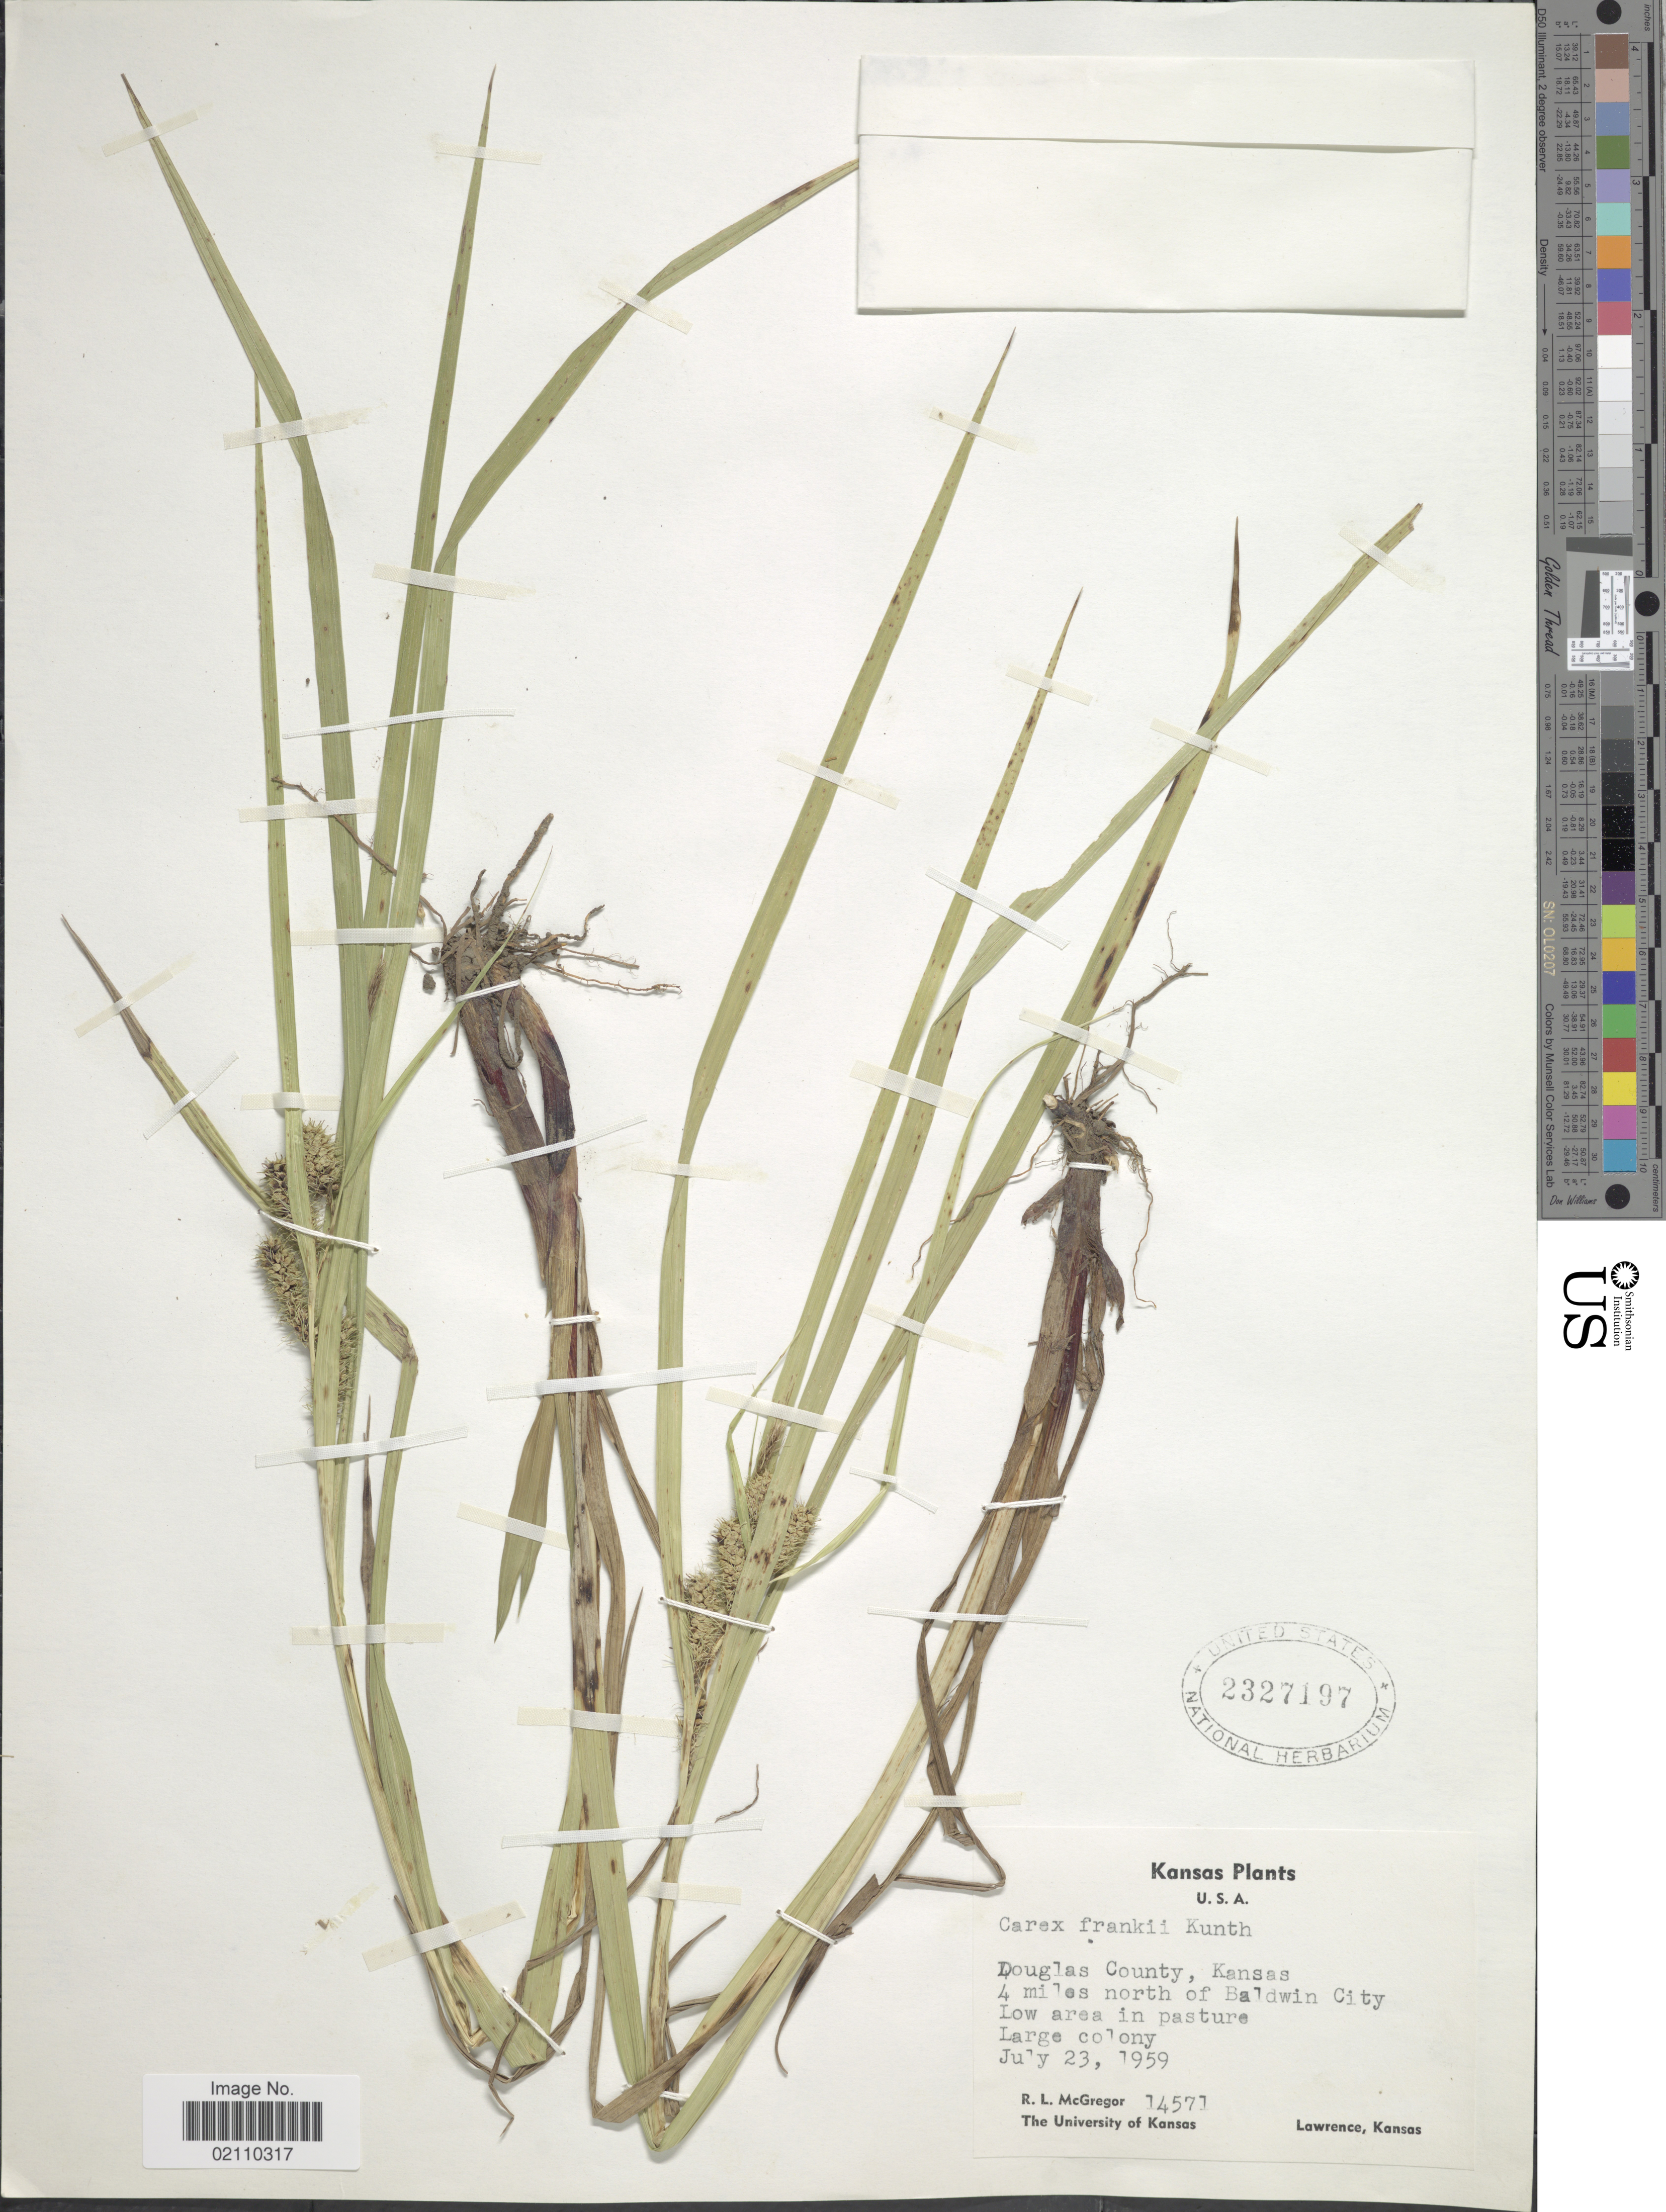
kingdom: Plantae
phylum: Tracheophyta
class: Liliopsida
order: Poales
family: Cyperaceae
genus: Carex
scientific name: Carex frankii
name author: Kunth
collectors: R. McGregor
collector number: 14571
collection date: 1959-07-23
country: United States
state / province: Kansas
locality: Douglas County, 4 miles north of Baldwin City, low area in pasture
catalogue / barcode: US 2327197